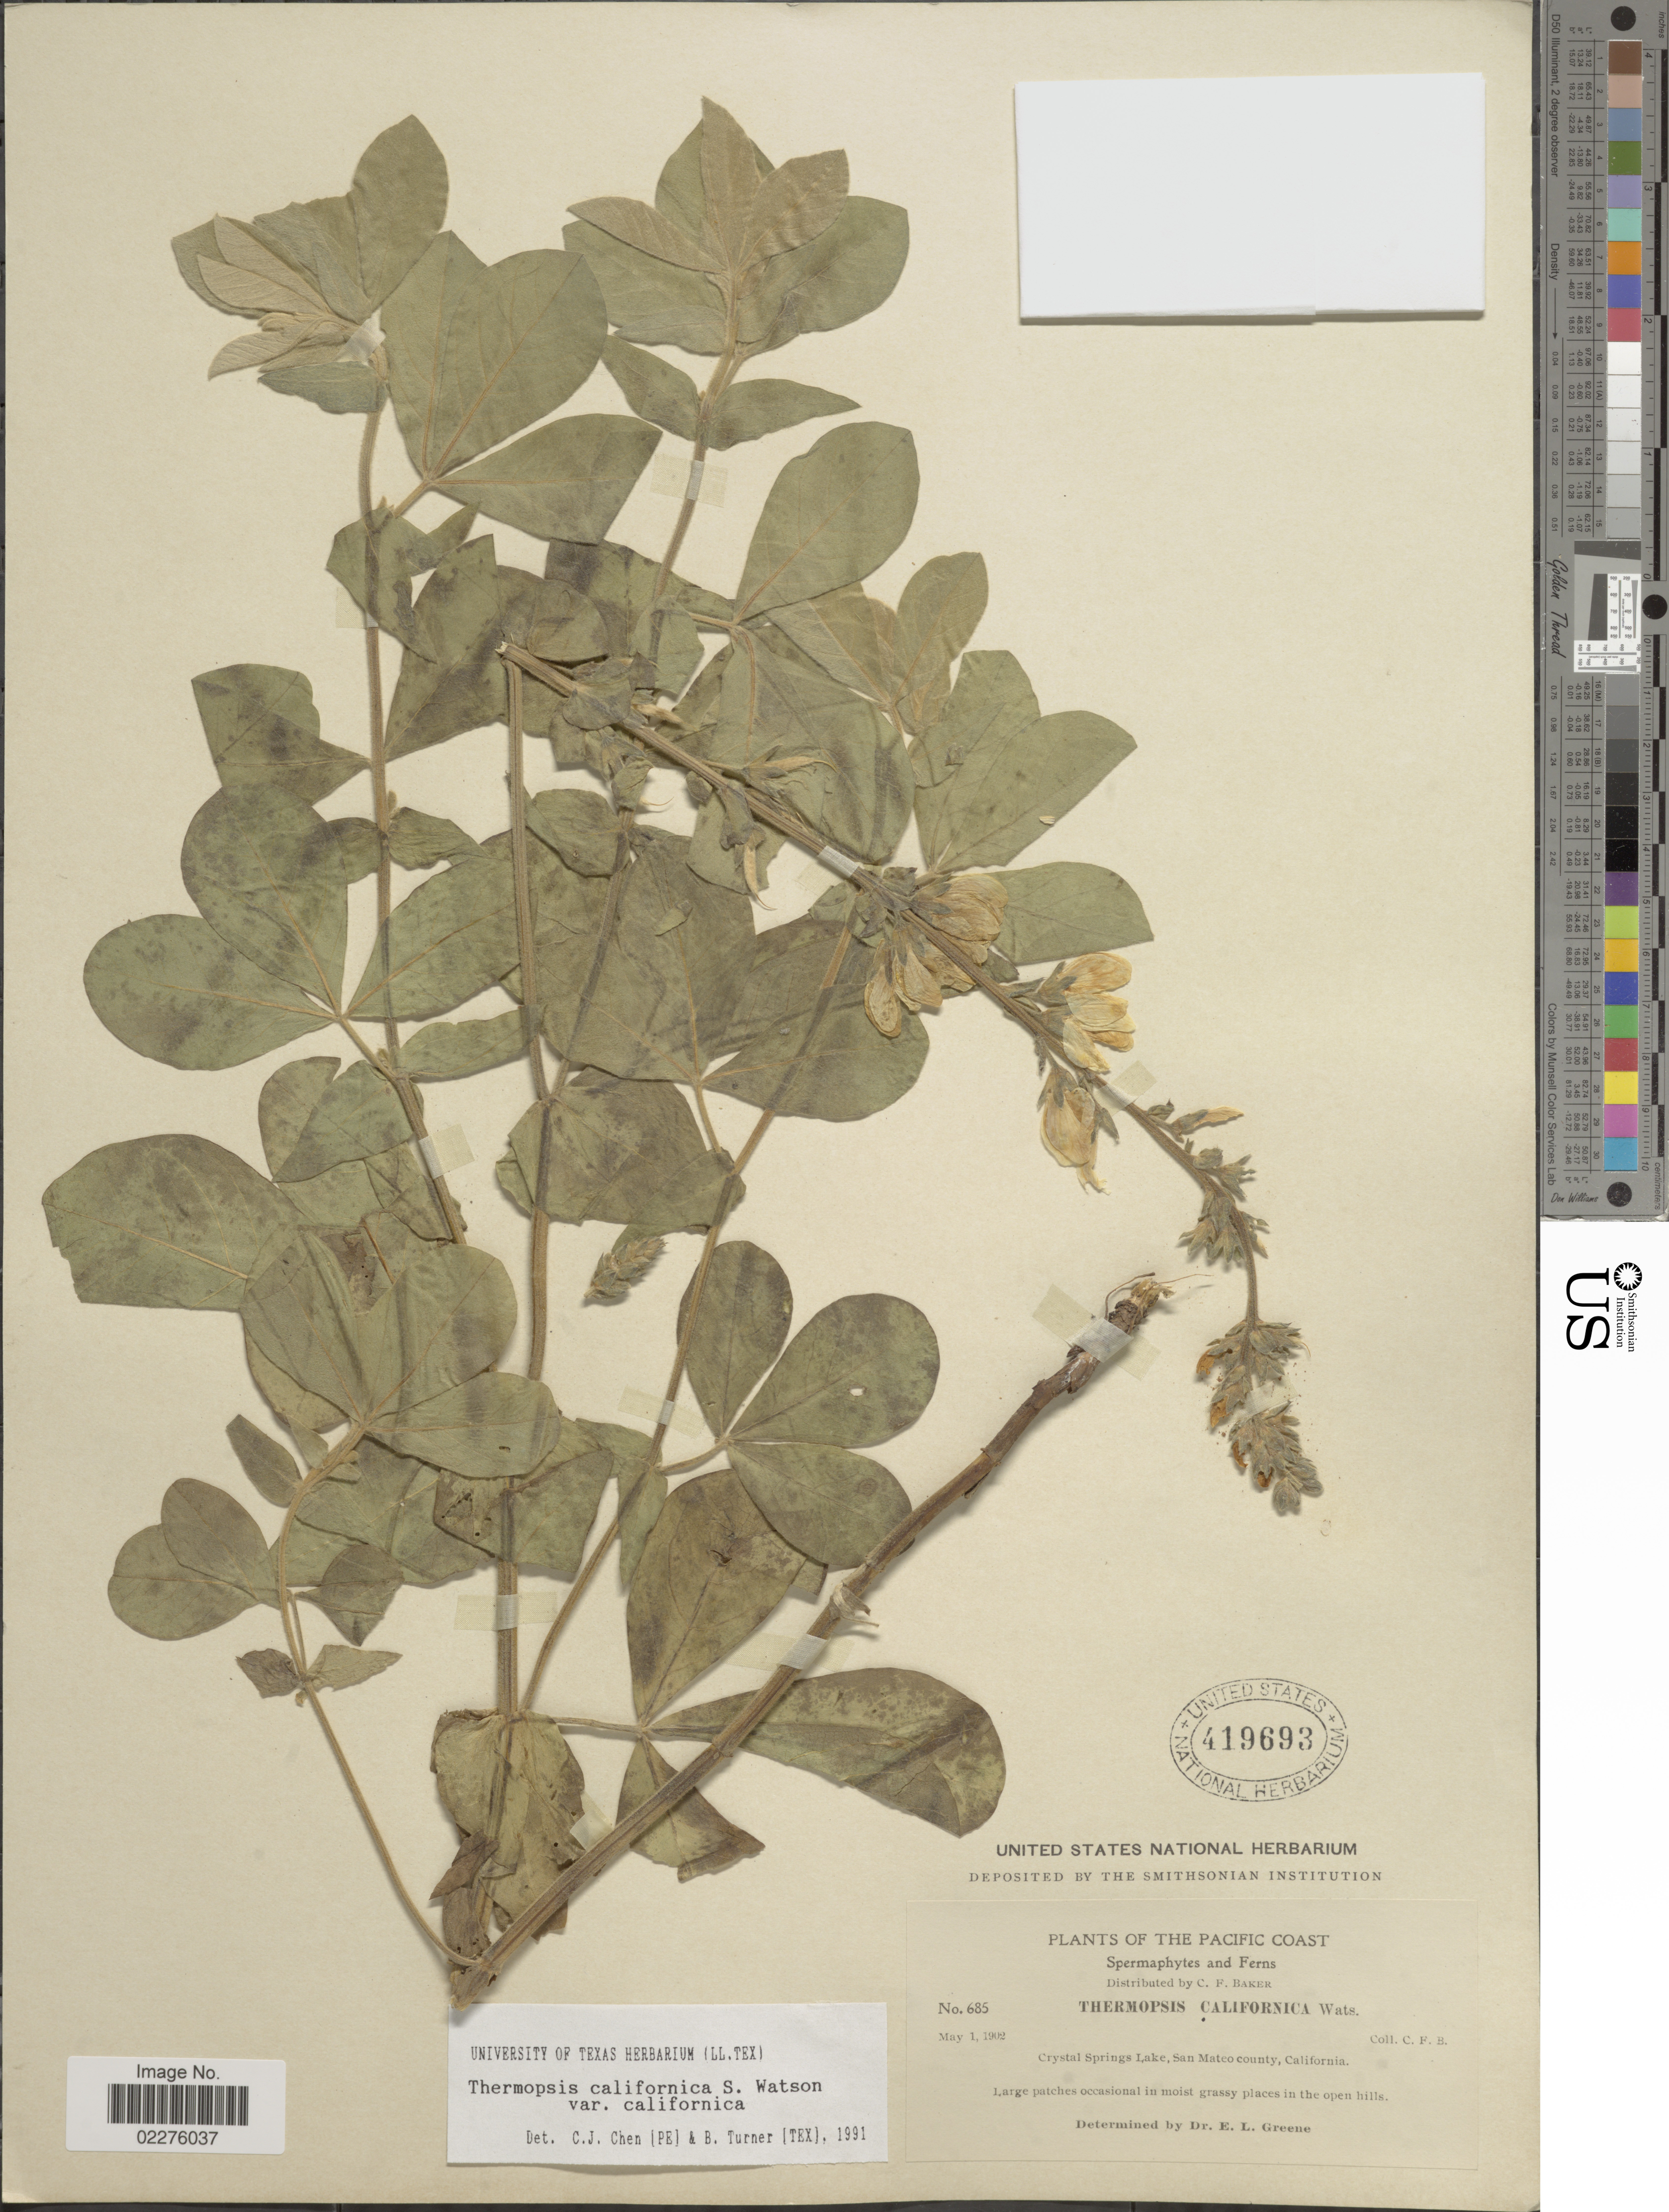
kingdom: Plantae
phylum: Tracheophyta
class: Magnoliopsida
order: Fabales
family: Fabaceae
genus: Thermopsis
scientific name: Thermopsis californica var. californica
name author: S. Watson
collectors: C. F. Baker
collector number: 685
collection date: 1902-05-01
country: United States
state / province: California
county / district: San Mateo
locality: The Pacific Coast, Crystal Spring Lake, San Mateo county, Large pathces occasional in moist grassy places in the open hills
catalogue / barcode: US 419693